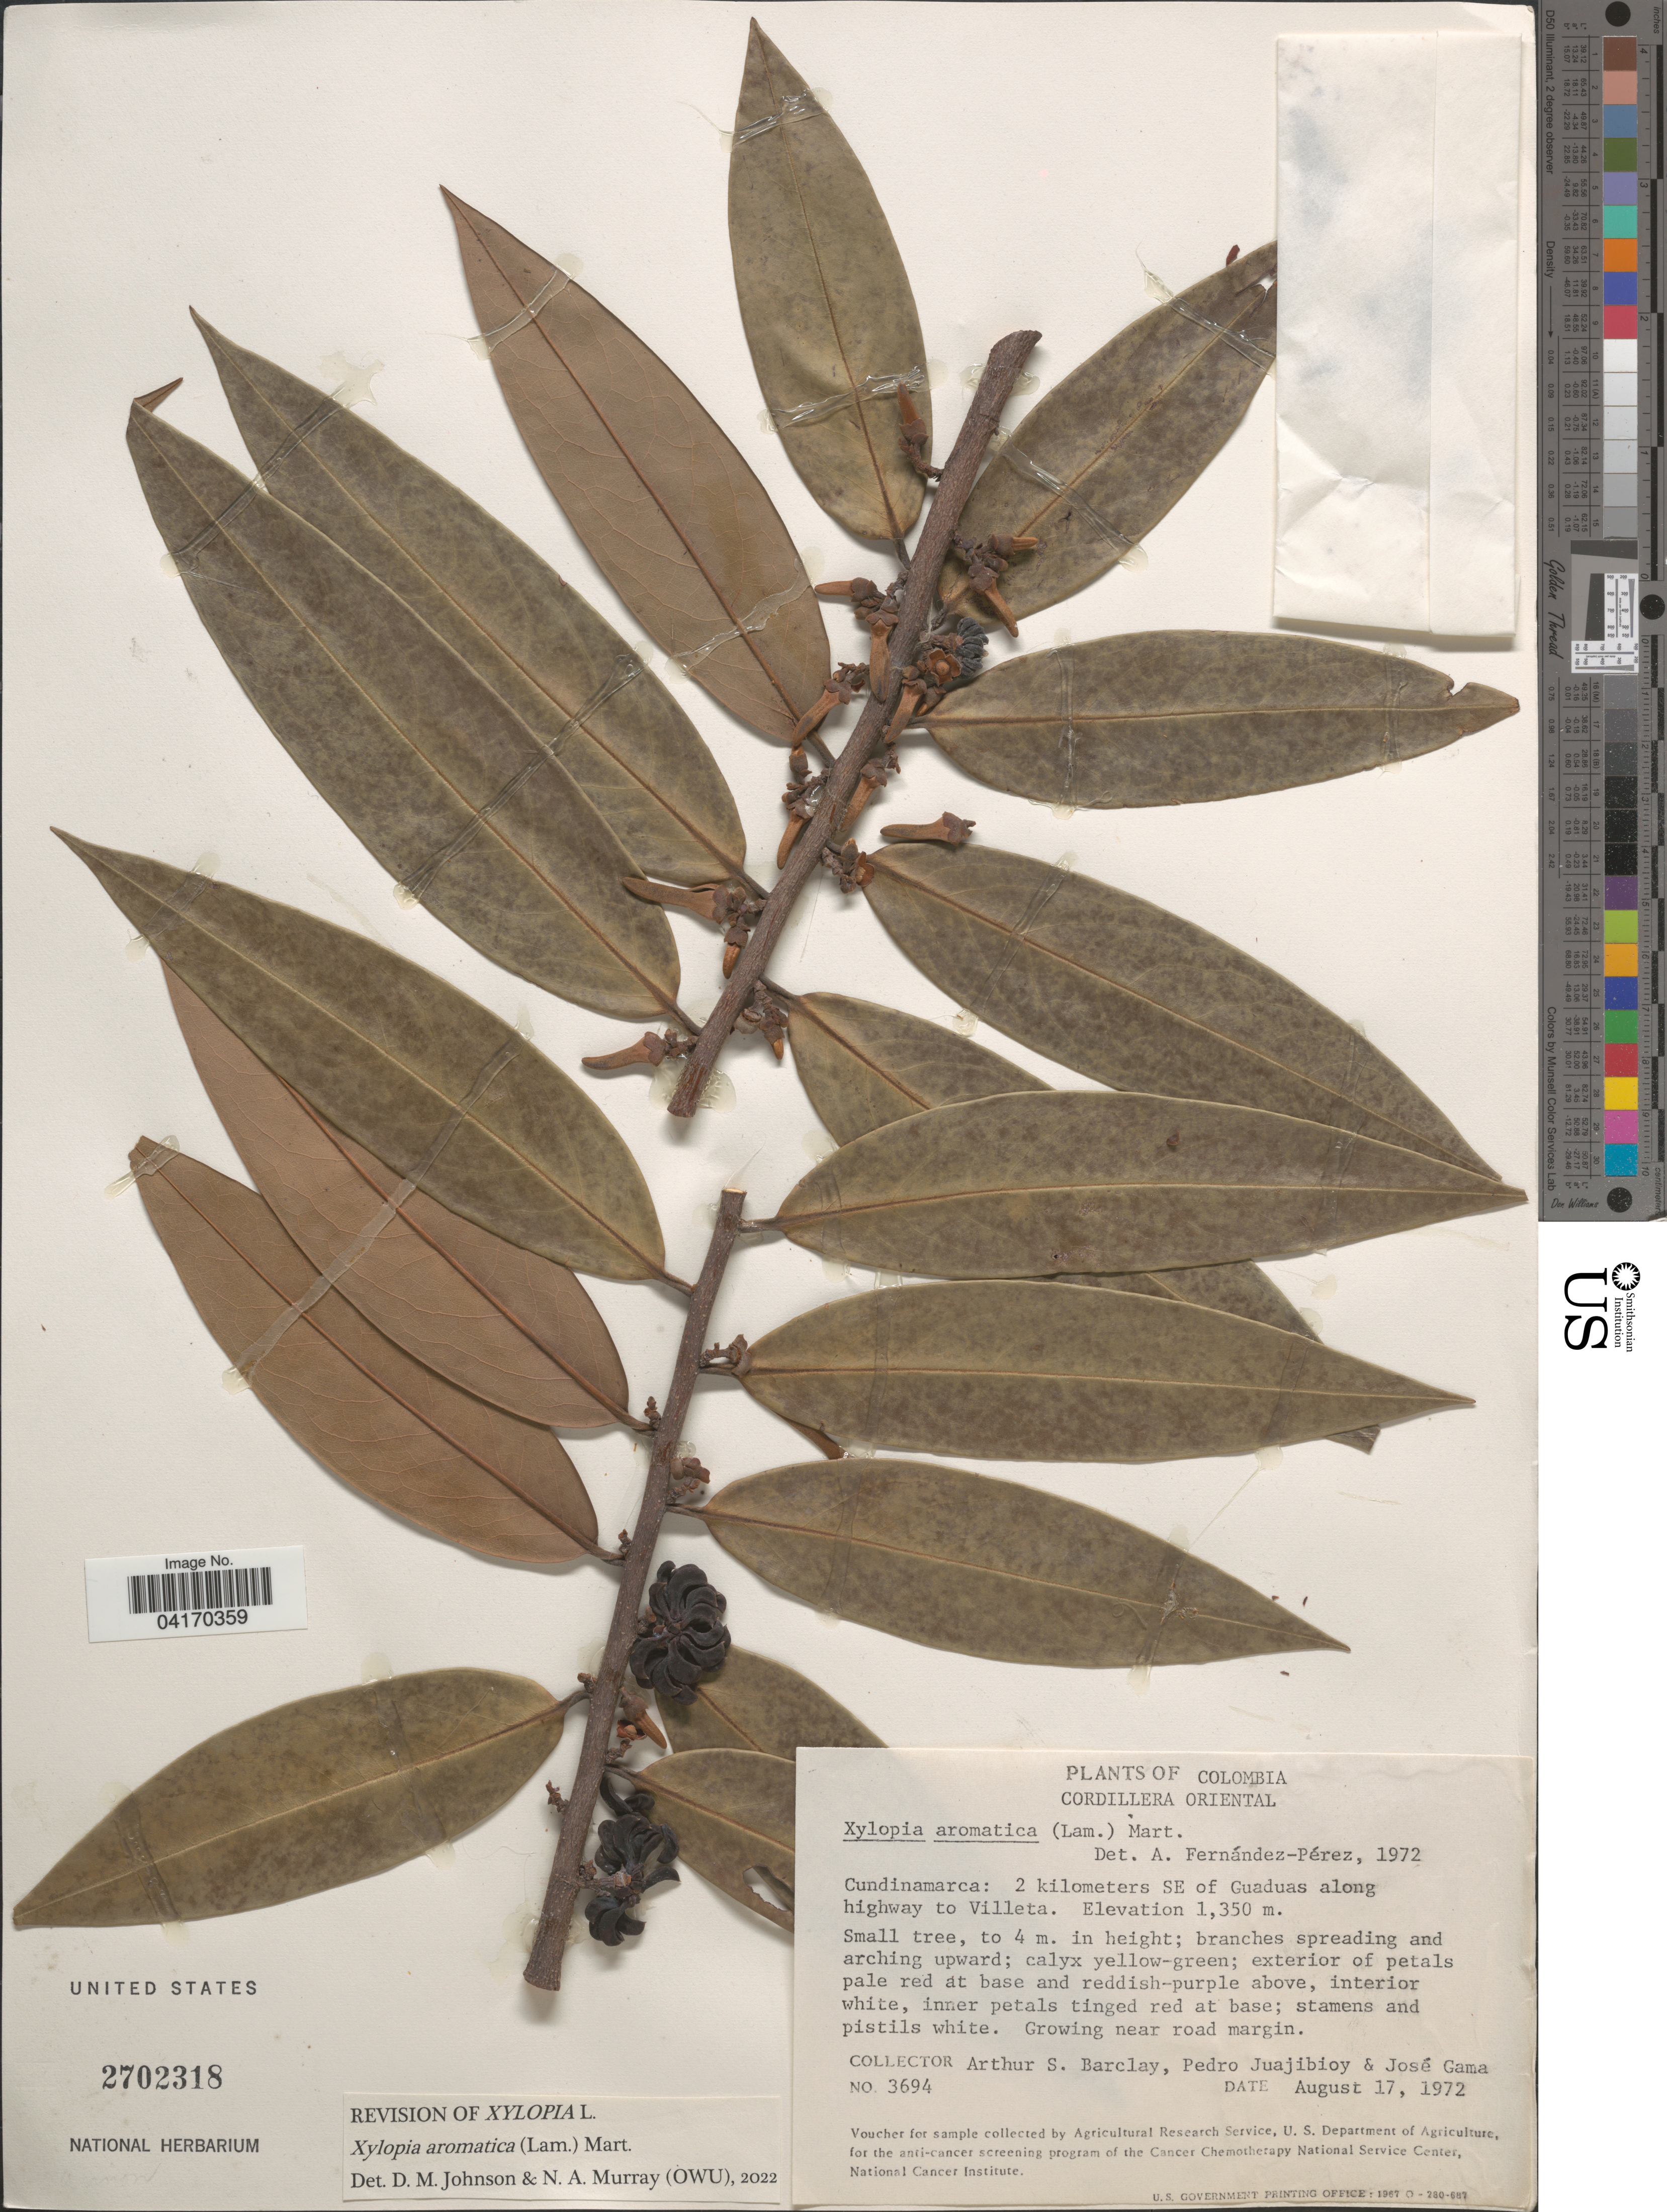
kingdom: Plantae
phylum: Tracheophyta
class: Magnoliopsida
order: Magnoliales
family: Annonaceae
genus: Xylopia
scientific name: Xylopia aromatica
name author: (Lam.) Mart.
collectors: A. S. Barclay, P. Juajibioy & J. Gama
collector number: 3694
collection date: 1972-08-17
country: Colombia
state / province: Cundinamarca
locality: Cordillera Oriental. Cundinamarca: 2 kilometers SE of Guaduas along highway to Villeta.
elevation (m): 1350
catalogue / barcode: US 2702318